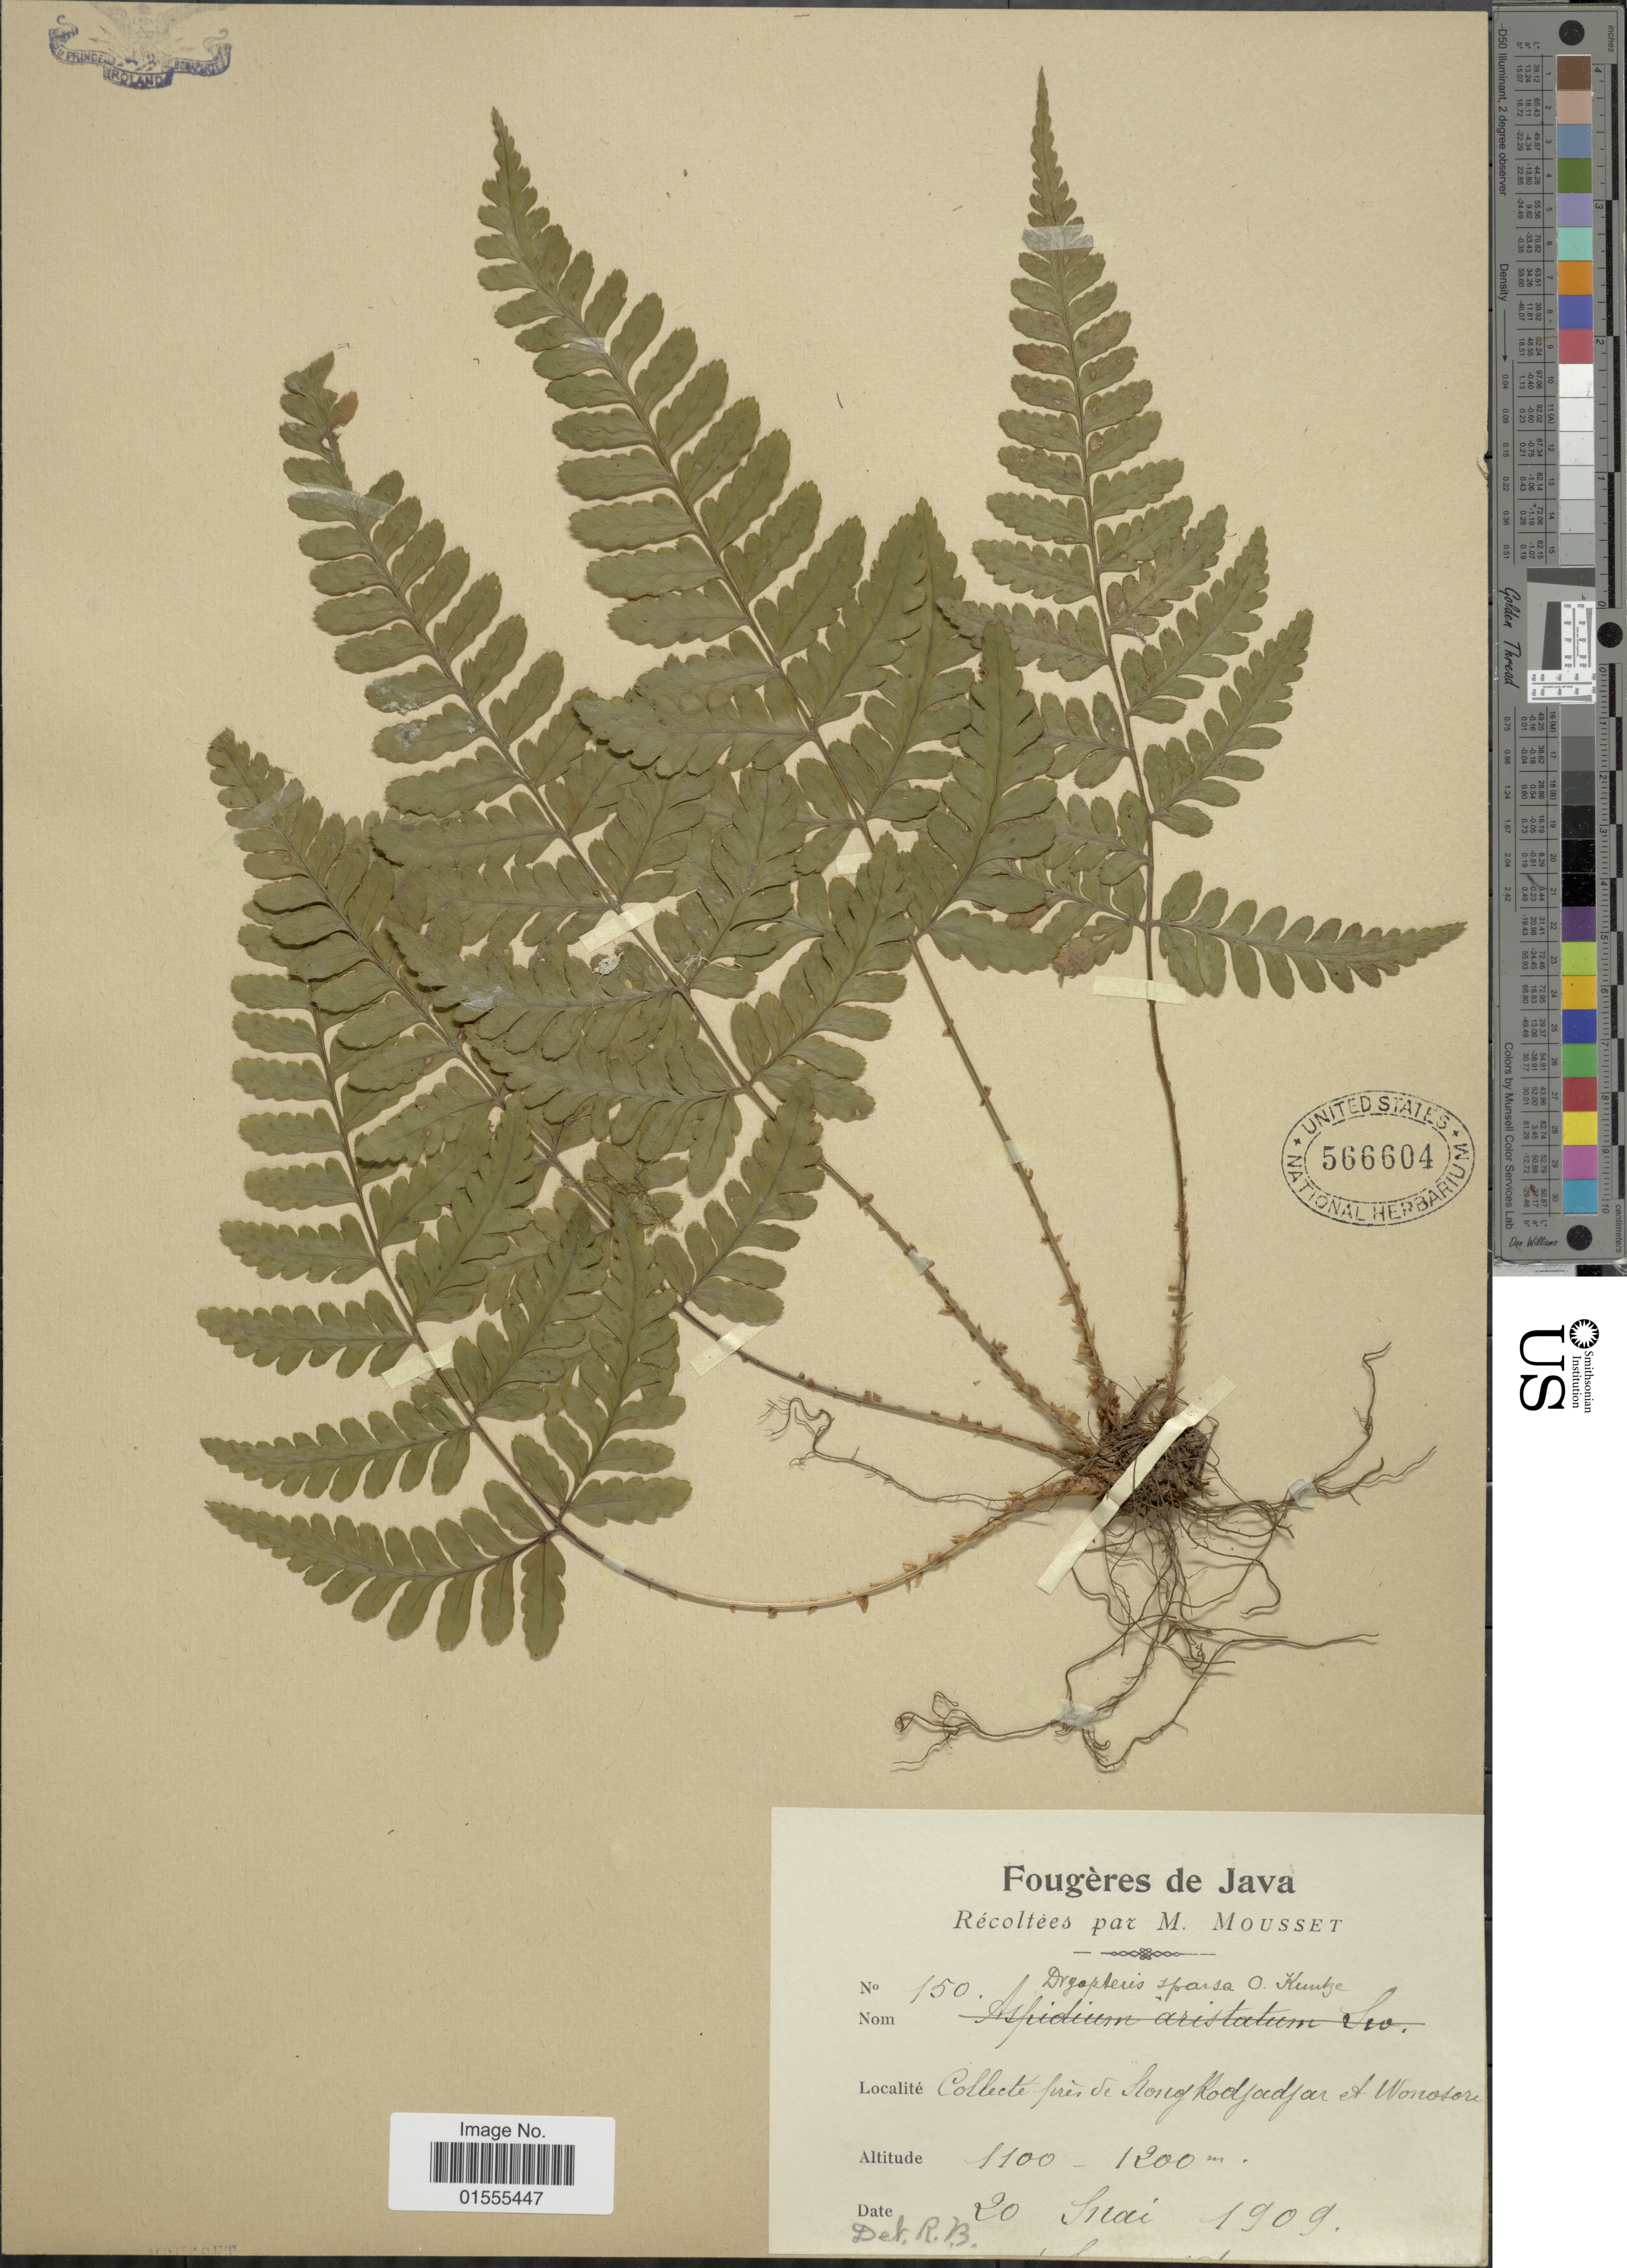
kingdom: Plantae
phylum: Tracheophyta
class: Polypodiopsida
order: Polypodiales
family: Dryopteridaceae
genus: Dryopteris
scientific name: Dryopteris sparsa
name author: (D. Don) Kuntze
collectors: Mousset, --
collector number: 150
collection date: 1909-05-20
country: Indonesia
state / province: Java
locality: Collecte pres de Nong Kodjadjar et Wonosori.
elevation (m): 1100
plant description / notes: Corrected "Nong Kodjoedjar" to Nong Kodjadjar.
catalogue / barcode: US 566604